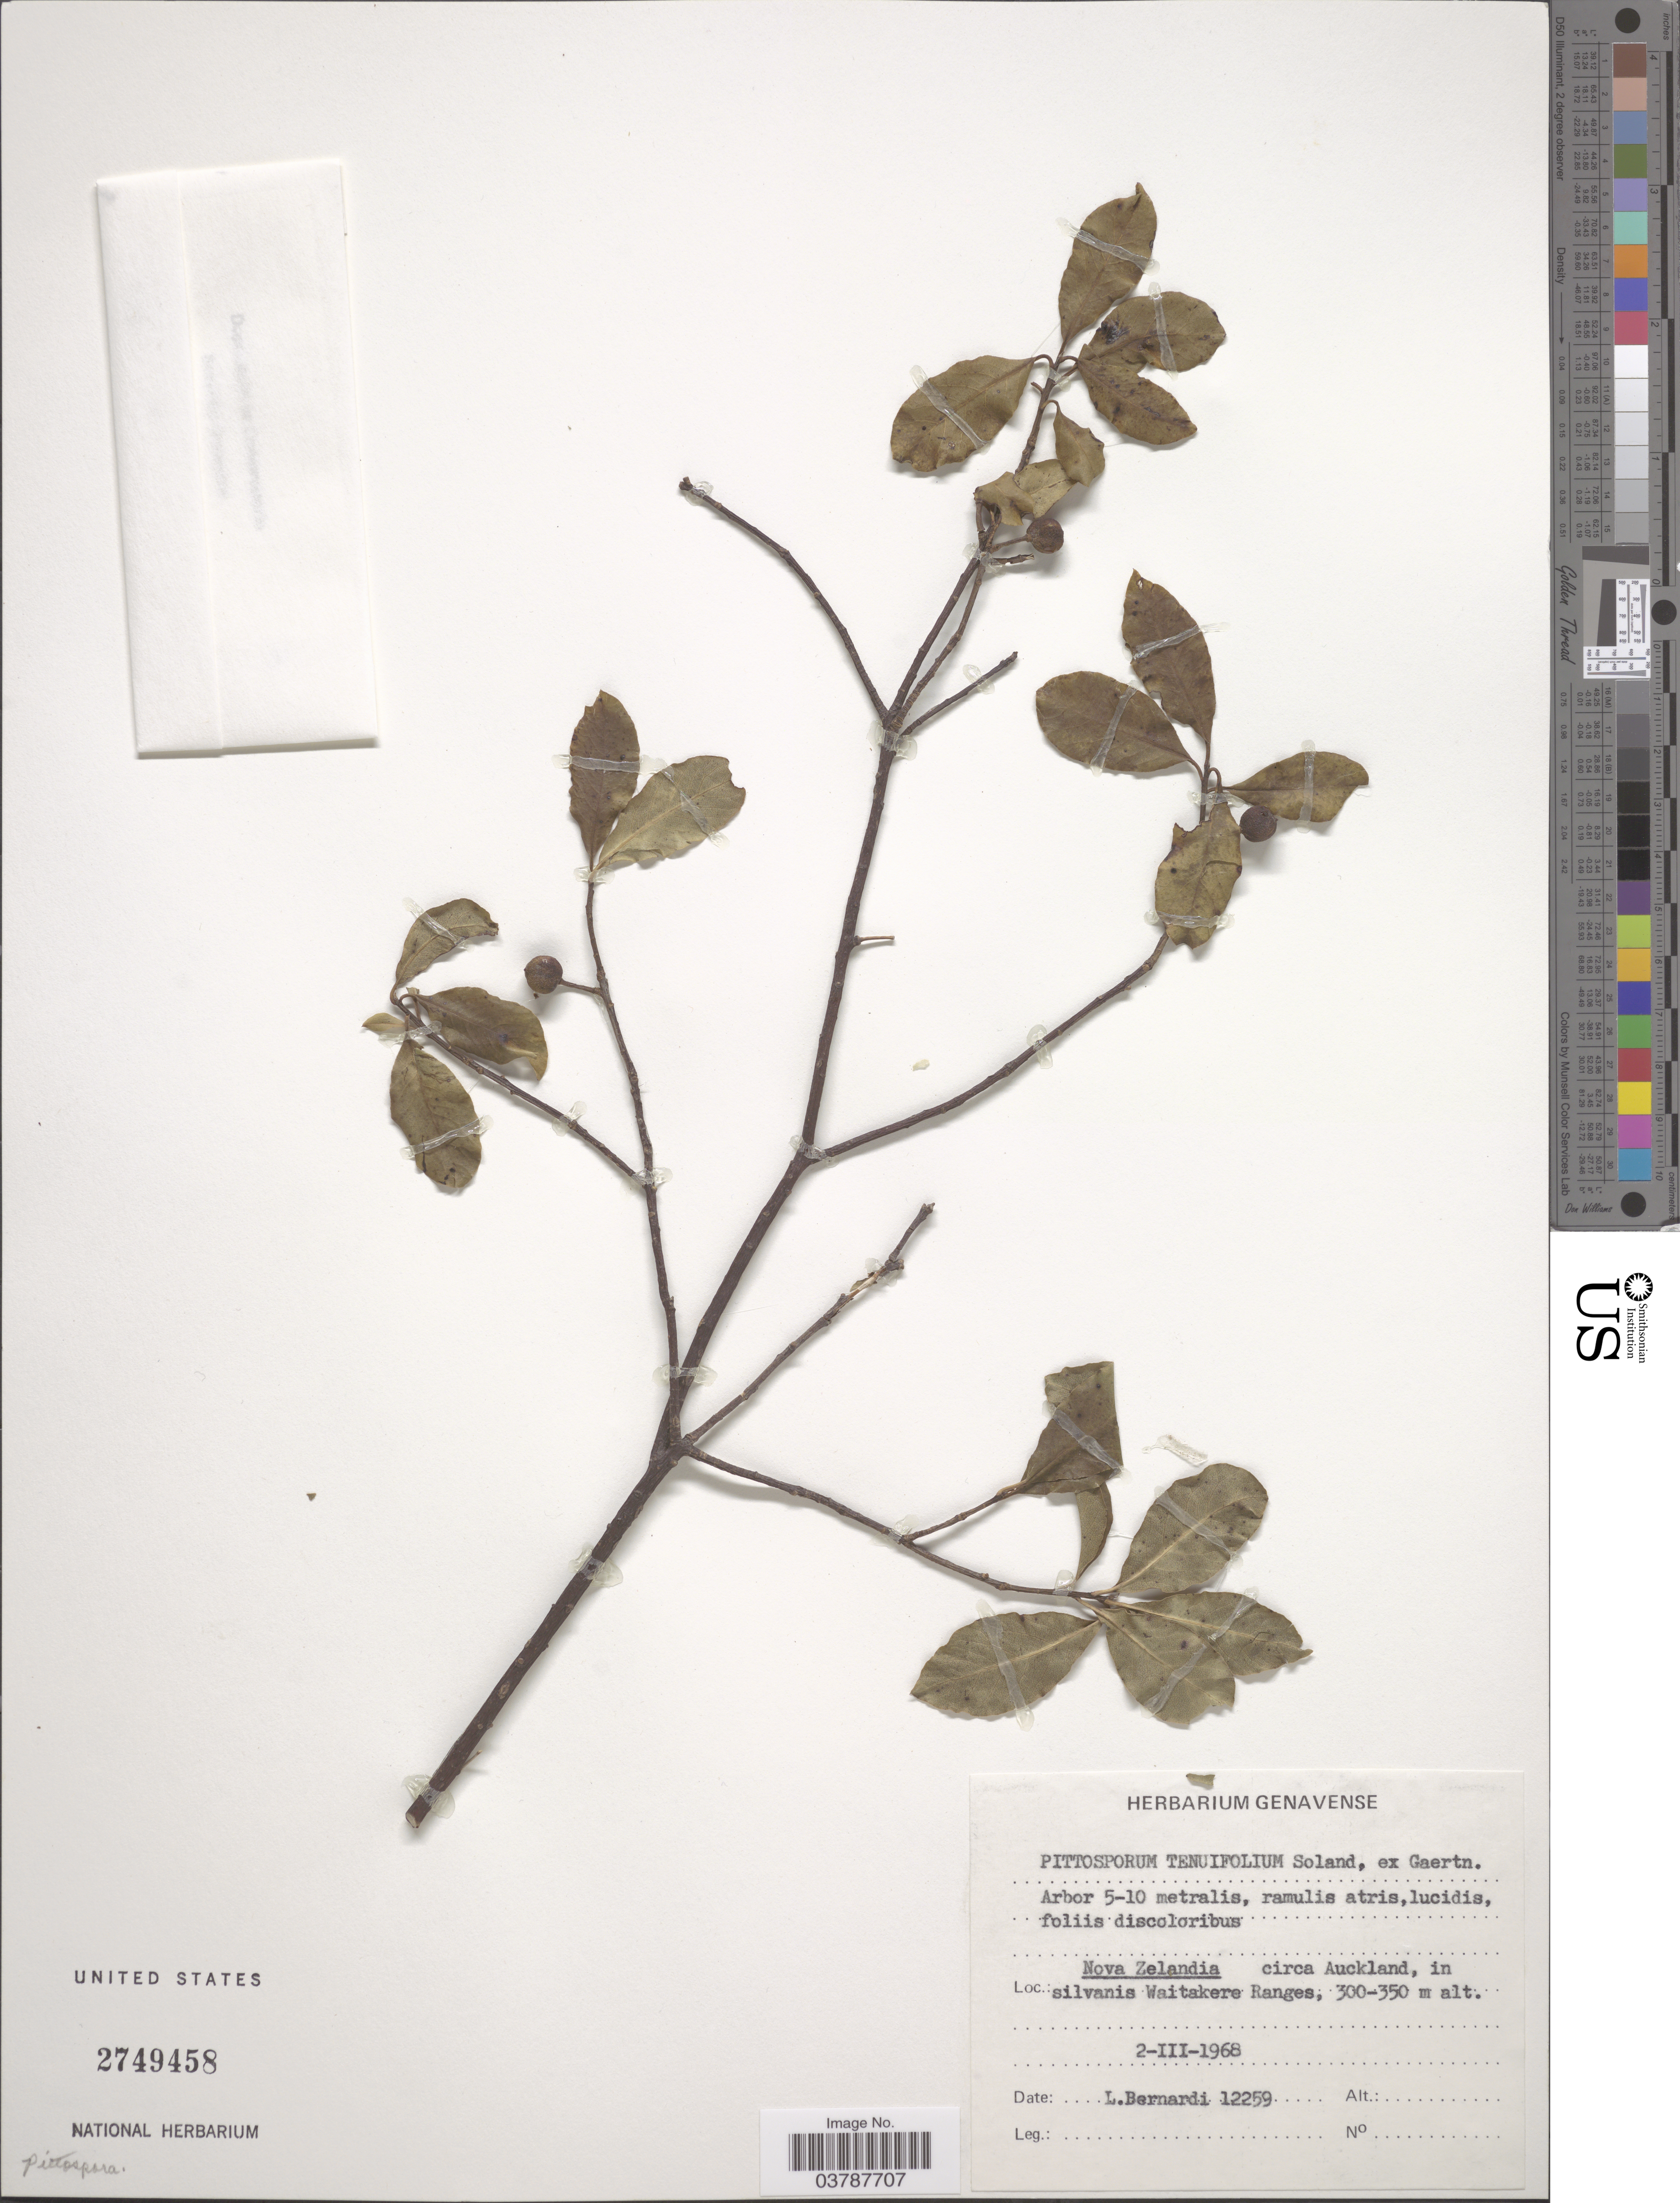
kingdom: Plantae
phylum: Tracheophyta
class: Magnoliopsida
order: Apiales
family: Pittosporaceae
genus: Pittosporum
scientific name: Pittosporum tenuifolium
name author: Gaertn.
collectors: L. Bernardi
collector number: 12259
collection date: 1968-03-02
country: New Zealand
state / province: Auckland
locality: Nova Zelandia circa Aukland, in silvanis Waitakere Ranges.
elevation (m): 300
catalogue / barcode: US 2749458